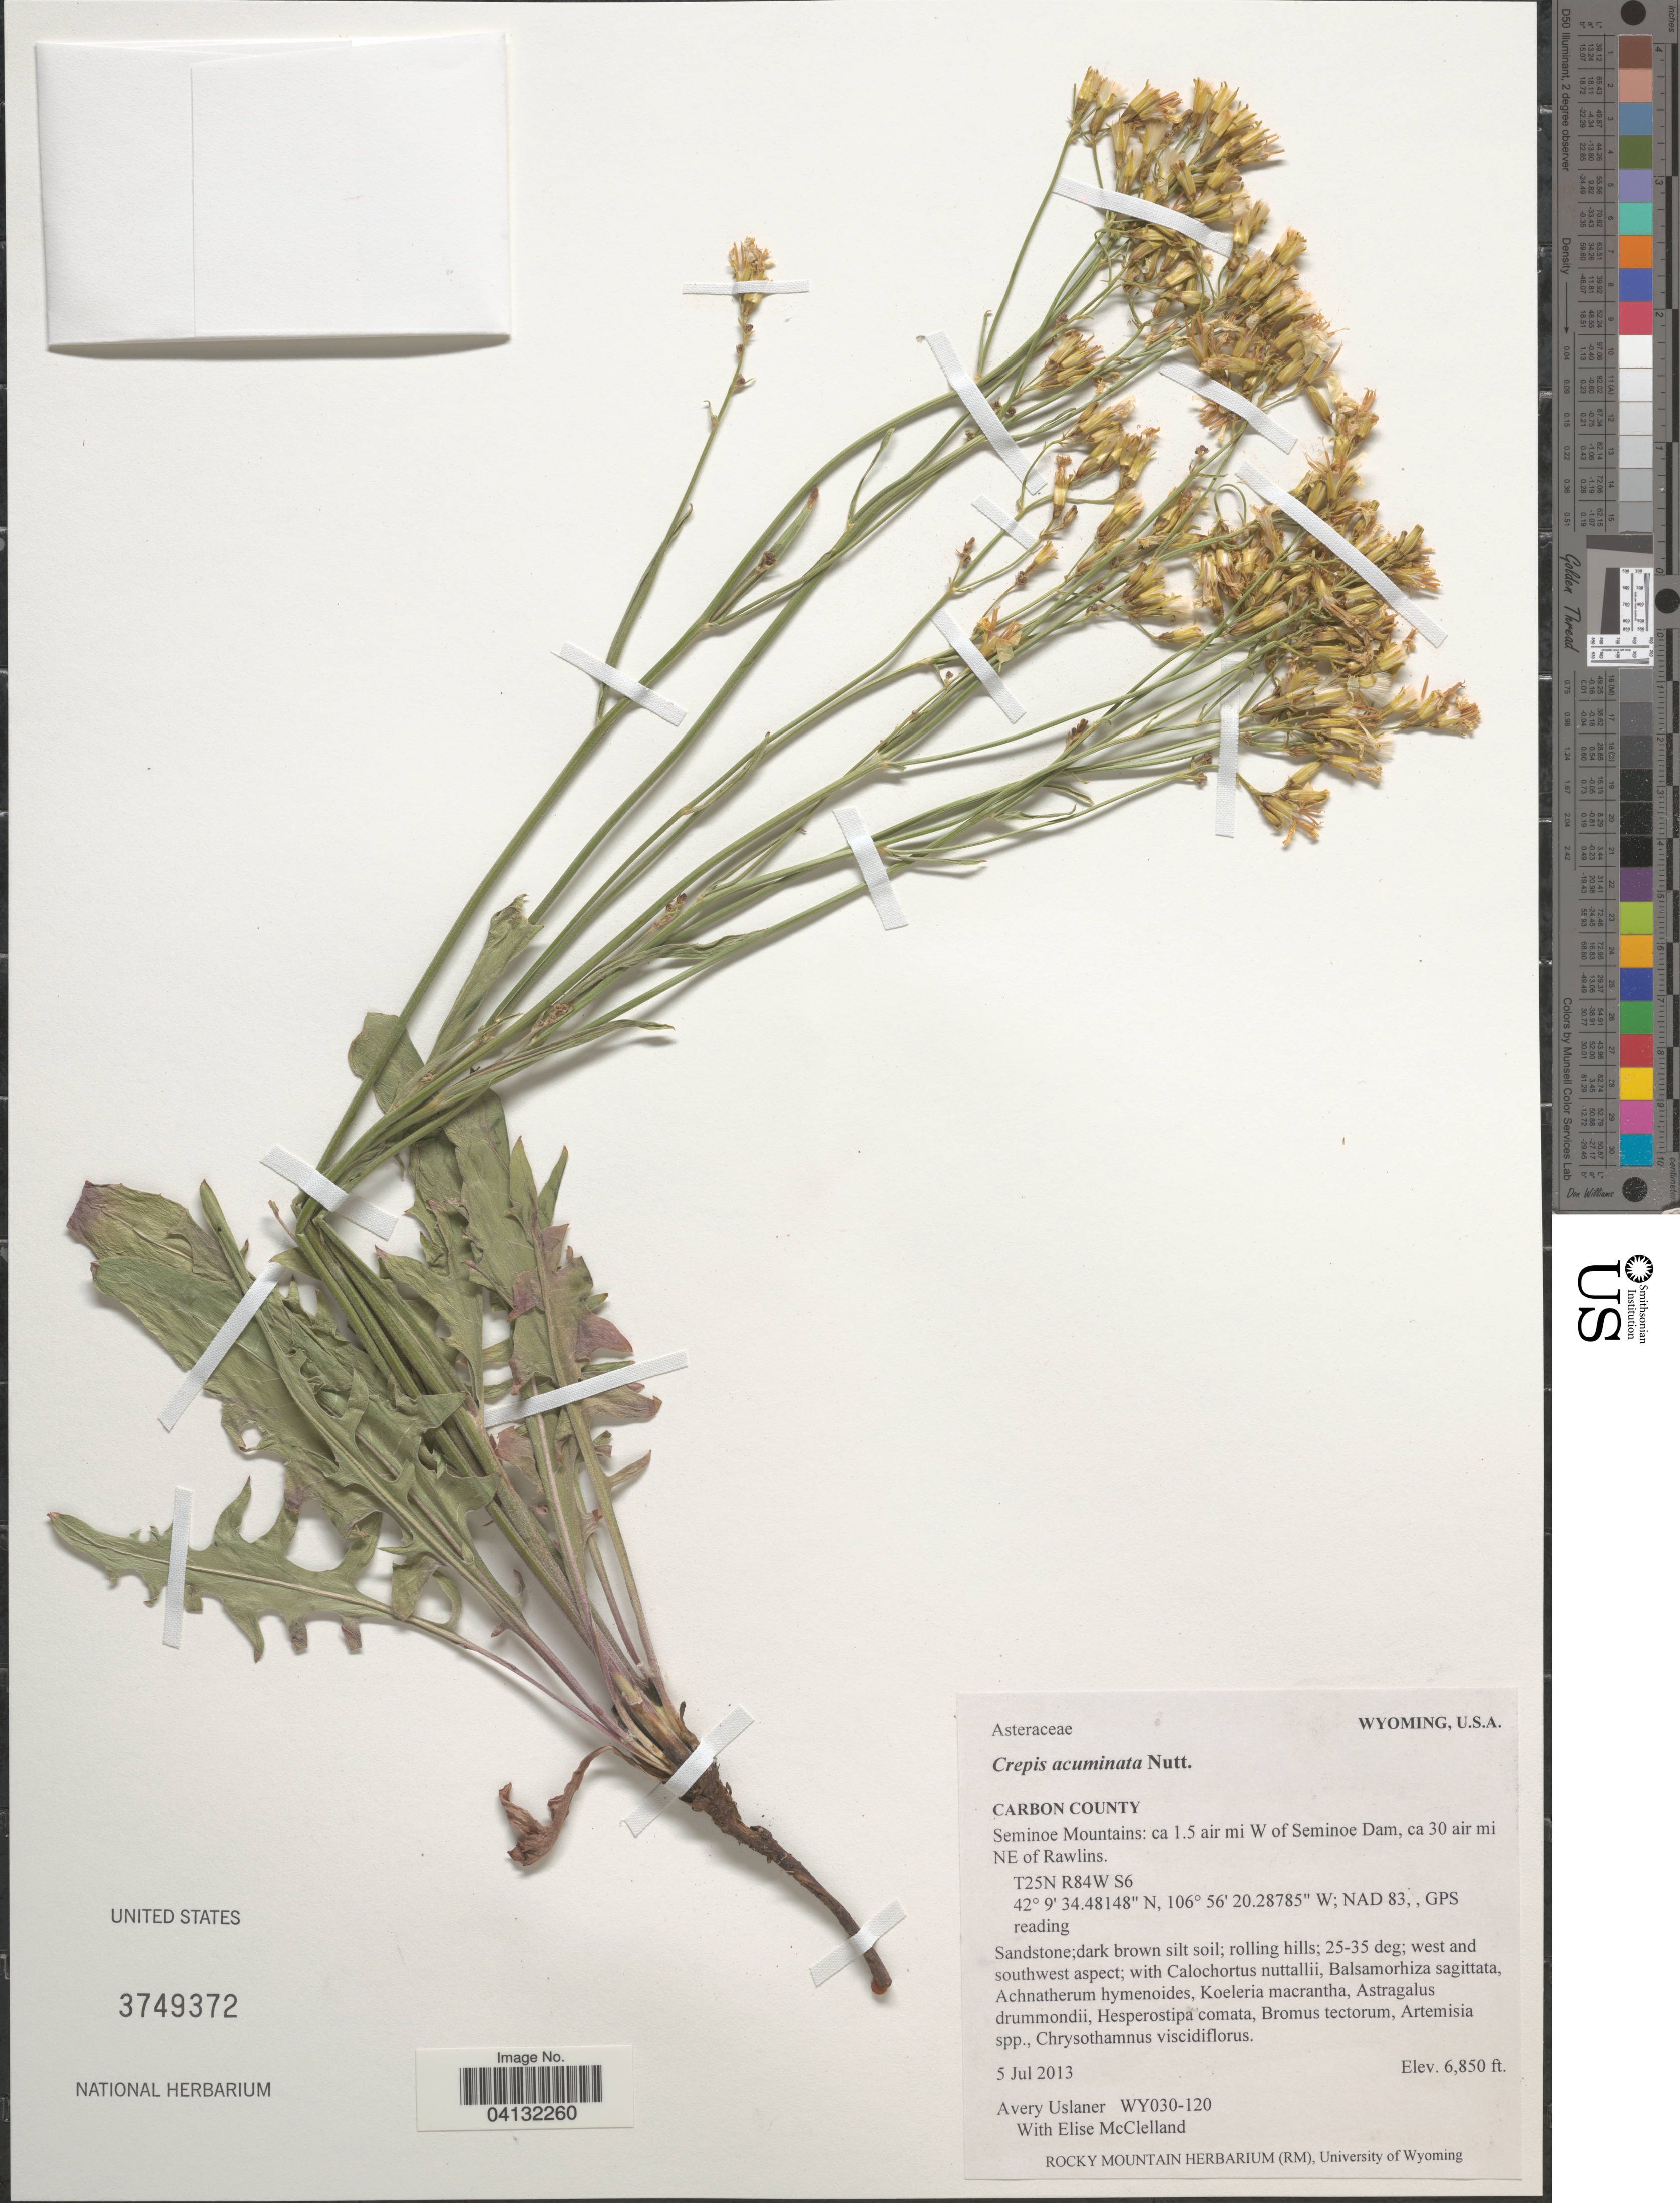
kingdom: Plantae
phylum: Tracheophyta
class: Magnoliopsida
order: Asterales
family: Asteraceae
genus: Crepis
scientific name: Crepis acuminata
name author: Nutt.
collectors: A. Uslaner & E. McClelland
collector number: WY030-120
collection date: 2013-07-05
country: United States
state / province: Wyoming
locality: Carbon County. Seminoe Mountains: ca 1.5 air mi W of Seminoe Dam, ca 30 air mi NE of Rawlins. T25N R84W S6. NAD 83, , GPS reading.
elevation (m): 2088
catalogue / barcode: US 3749372